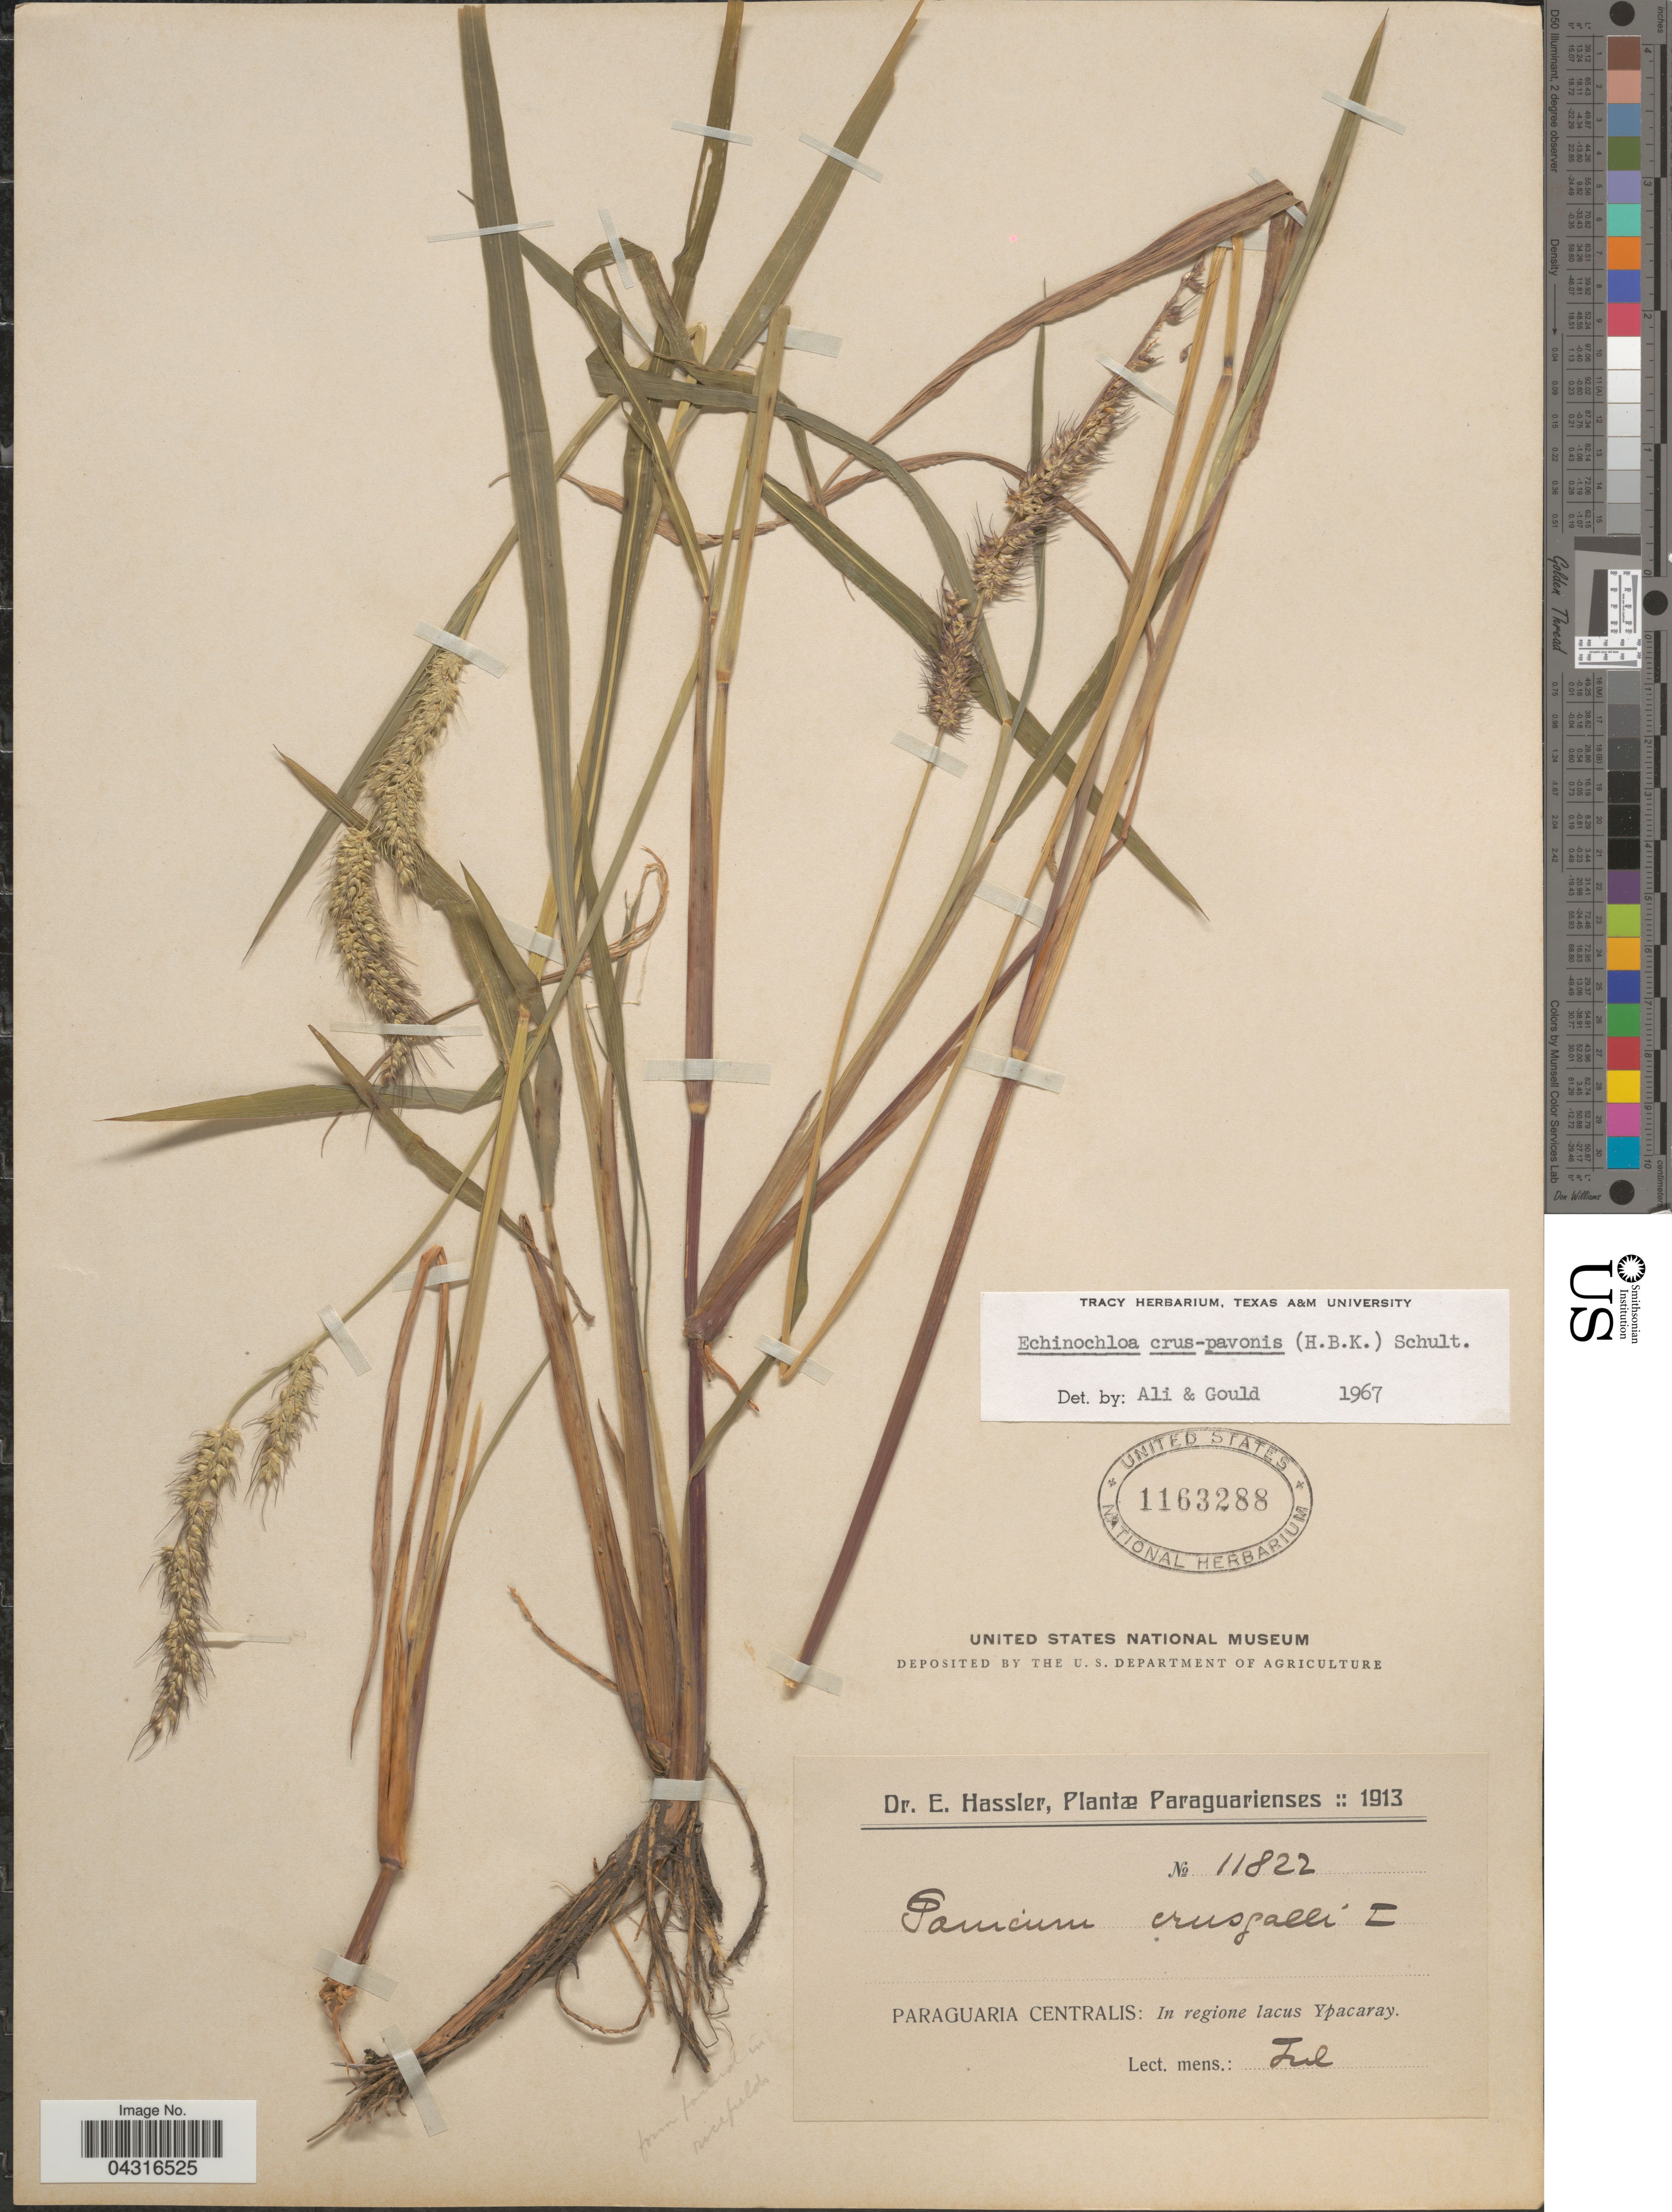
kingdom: Plantae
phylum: Tracheophyta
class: Liliopsida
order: Poales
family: Poaceae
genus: Echinochloa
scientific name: Echinochloa crus-pavonis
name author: (Kunth) Schult.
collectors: E. Hassler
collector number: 11822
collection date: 1913-06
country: Paraguay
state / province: Paraguari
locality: Paraguaria Centralis: In regione lacus Ypacaray.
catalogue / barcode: US 1163288